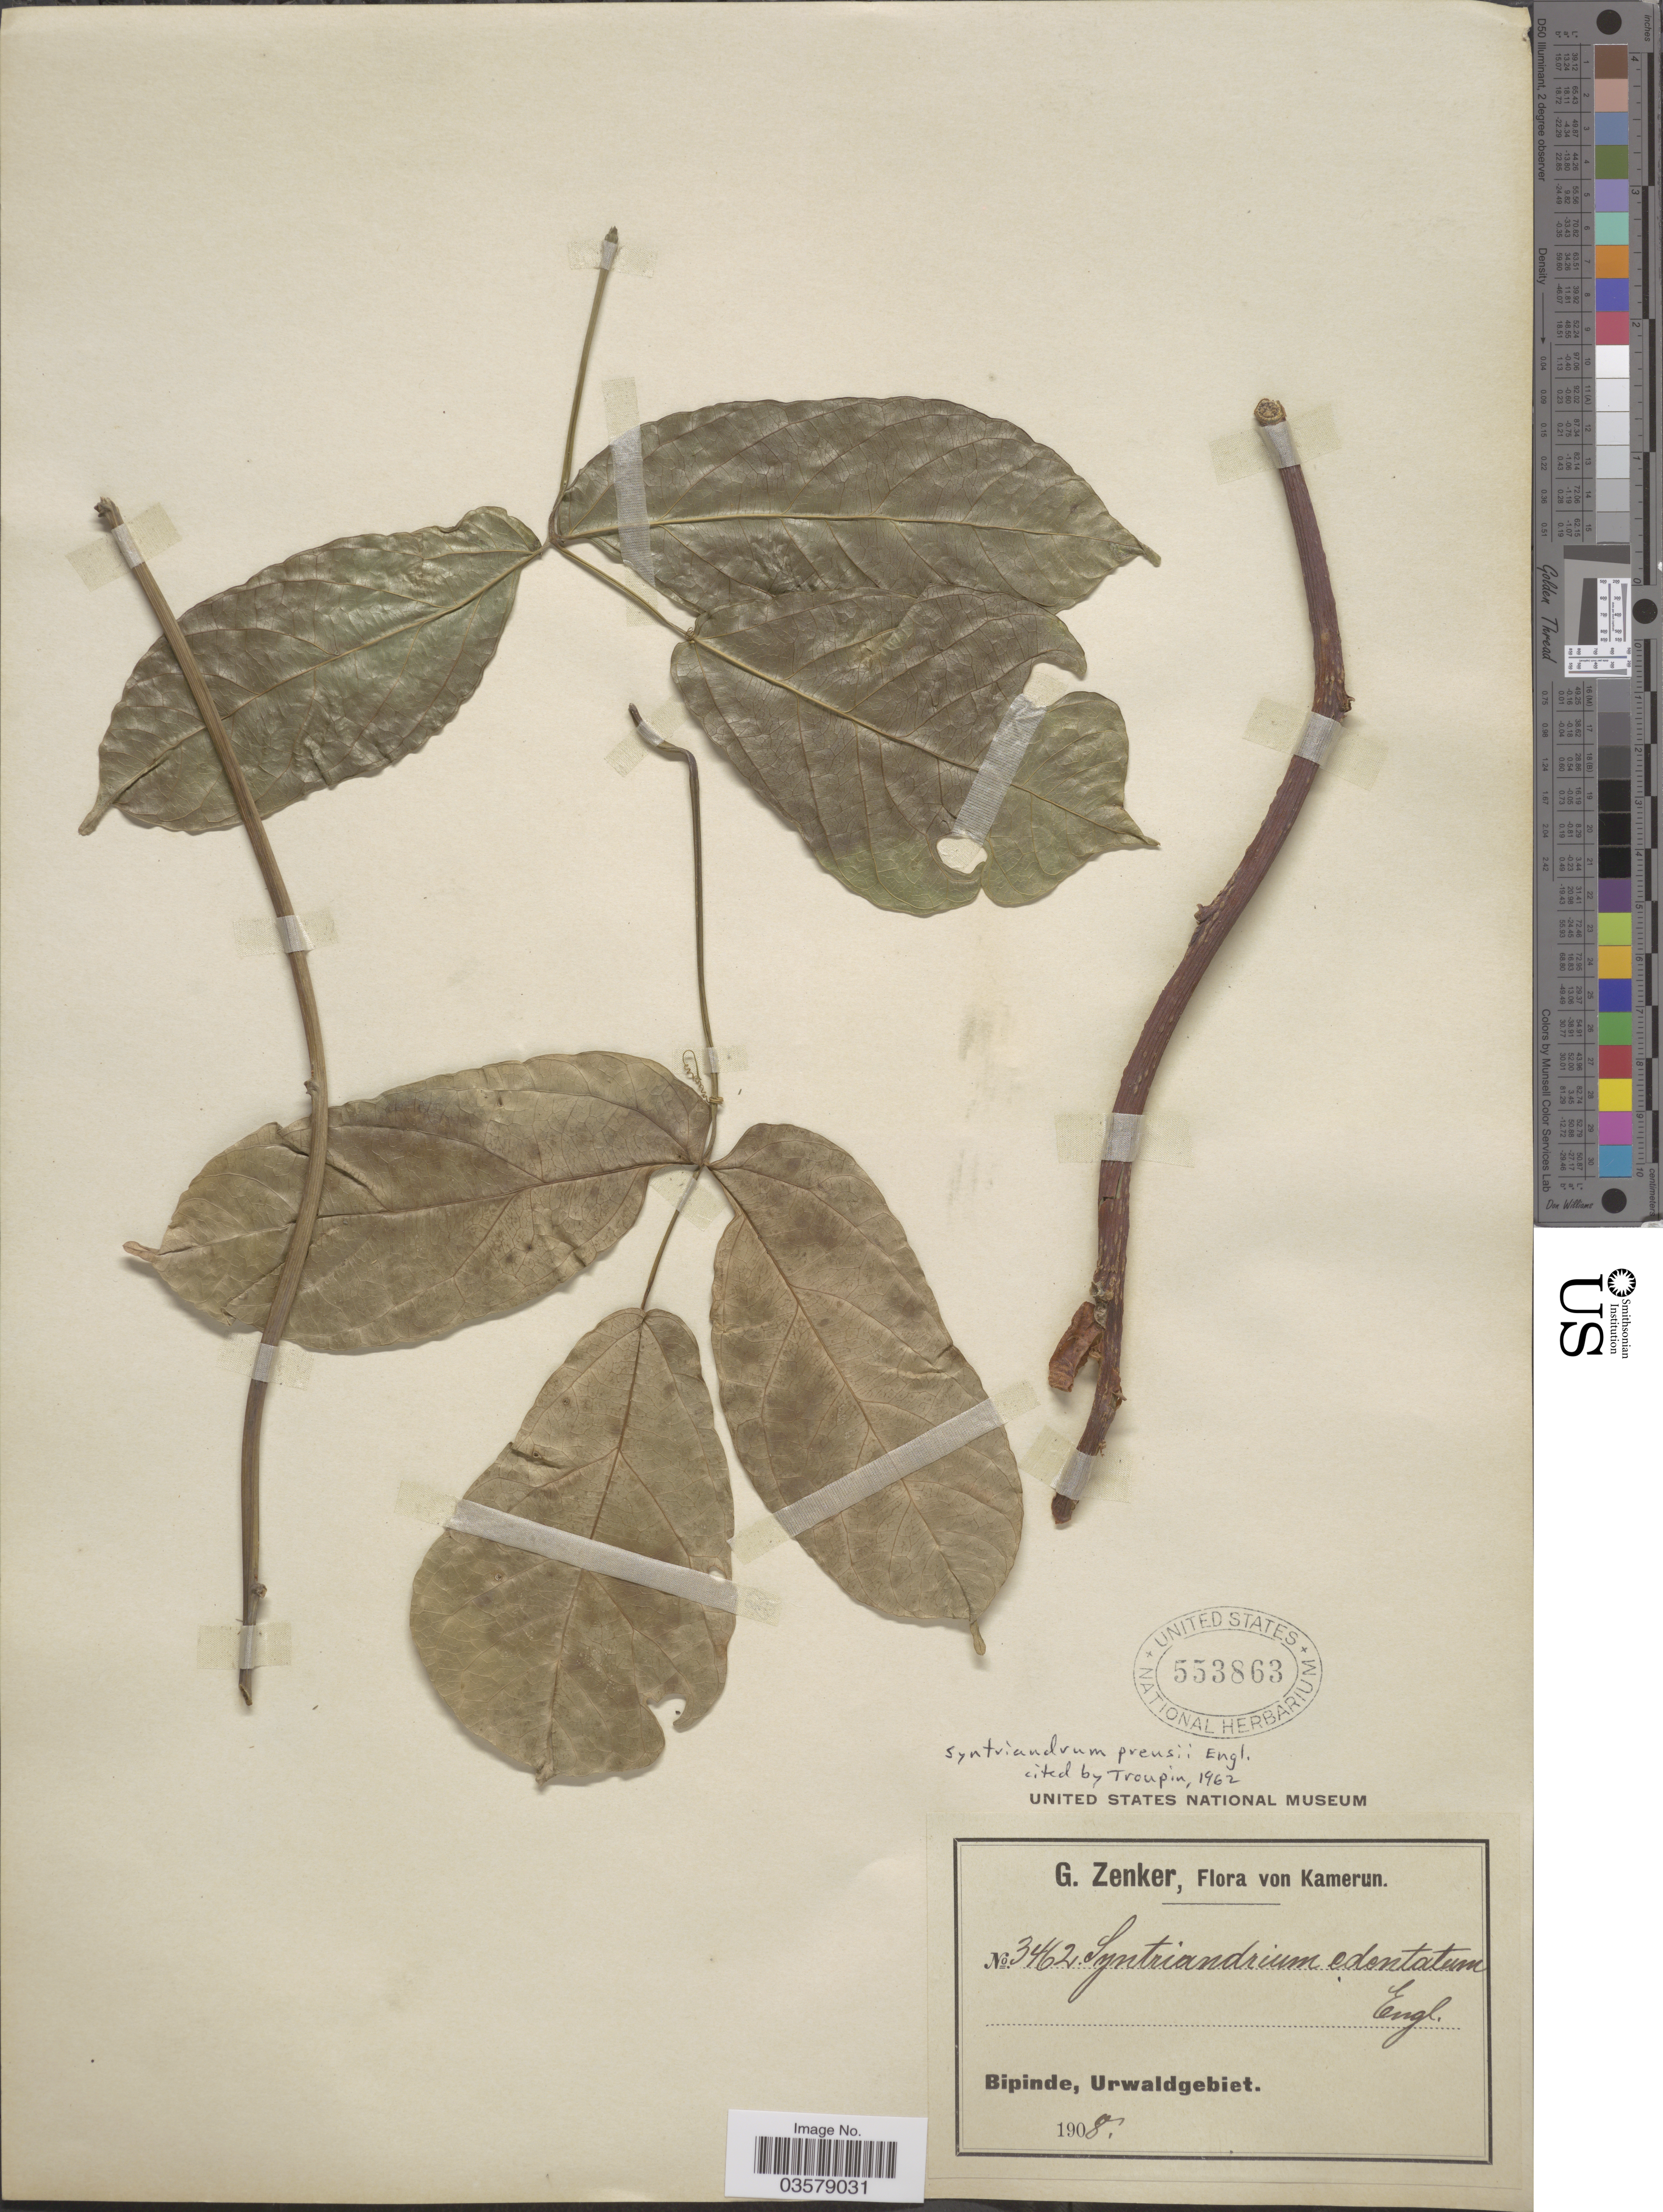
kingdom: Plantae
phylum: Tracheophyta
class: Magnoliopsida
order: Ranunculales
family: Menispermaceae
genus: Syntriandrium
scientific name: Syntriandrium preussii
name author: Engl.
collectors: G. A. Zenker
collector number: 3462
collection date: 1908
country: Cameroon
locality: Bipinde, Urwaldgebiet. Camerun.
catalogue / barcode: US 553863